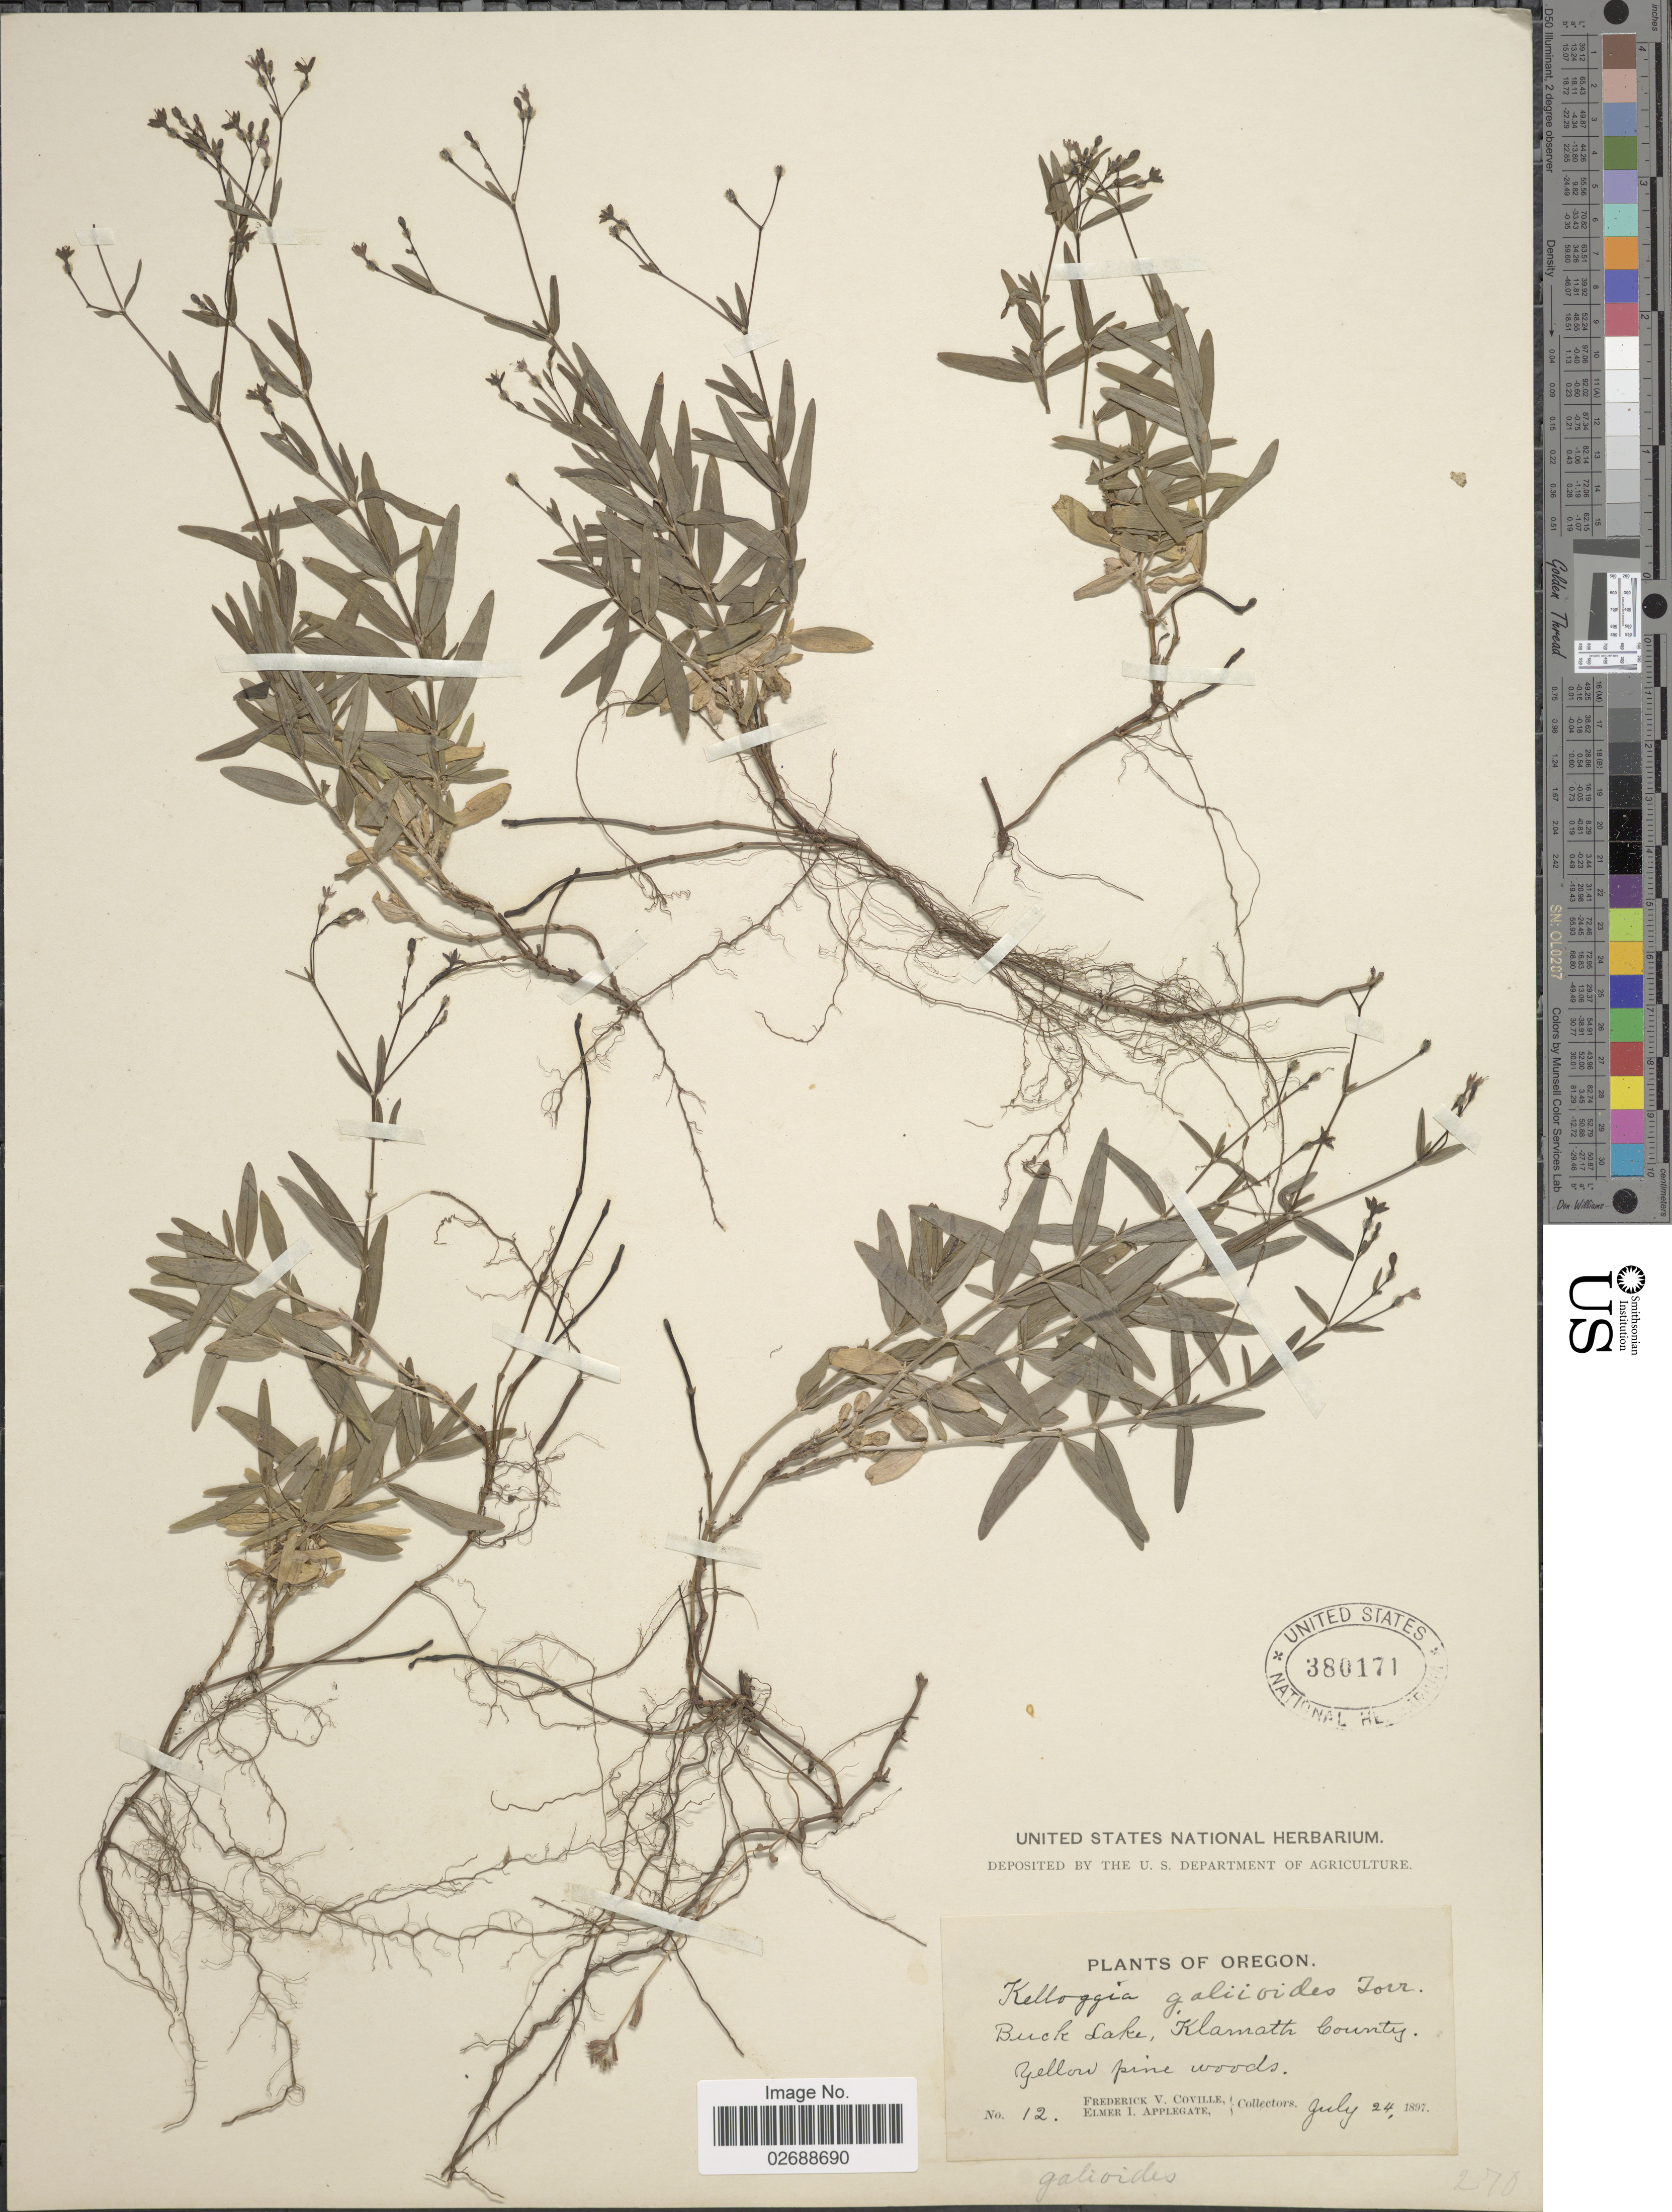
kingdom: Plantae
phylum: Tracheophyta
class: Magnoliopsida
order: Gentianales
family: Rubiaceae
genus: Kelloggia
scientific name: Kelloggia galioides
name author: Torr. in Wilkes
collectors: F. V. Coville & E. I. Applegate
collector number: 12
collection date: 1897-07-24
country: United States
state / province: Oregon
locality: Buck Lake, Klamath County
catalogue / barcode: US 380171